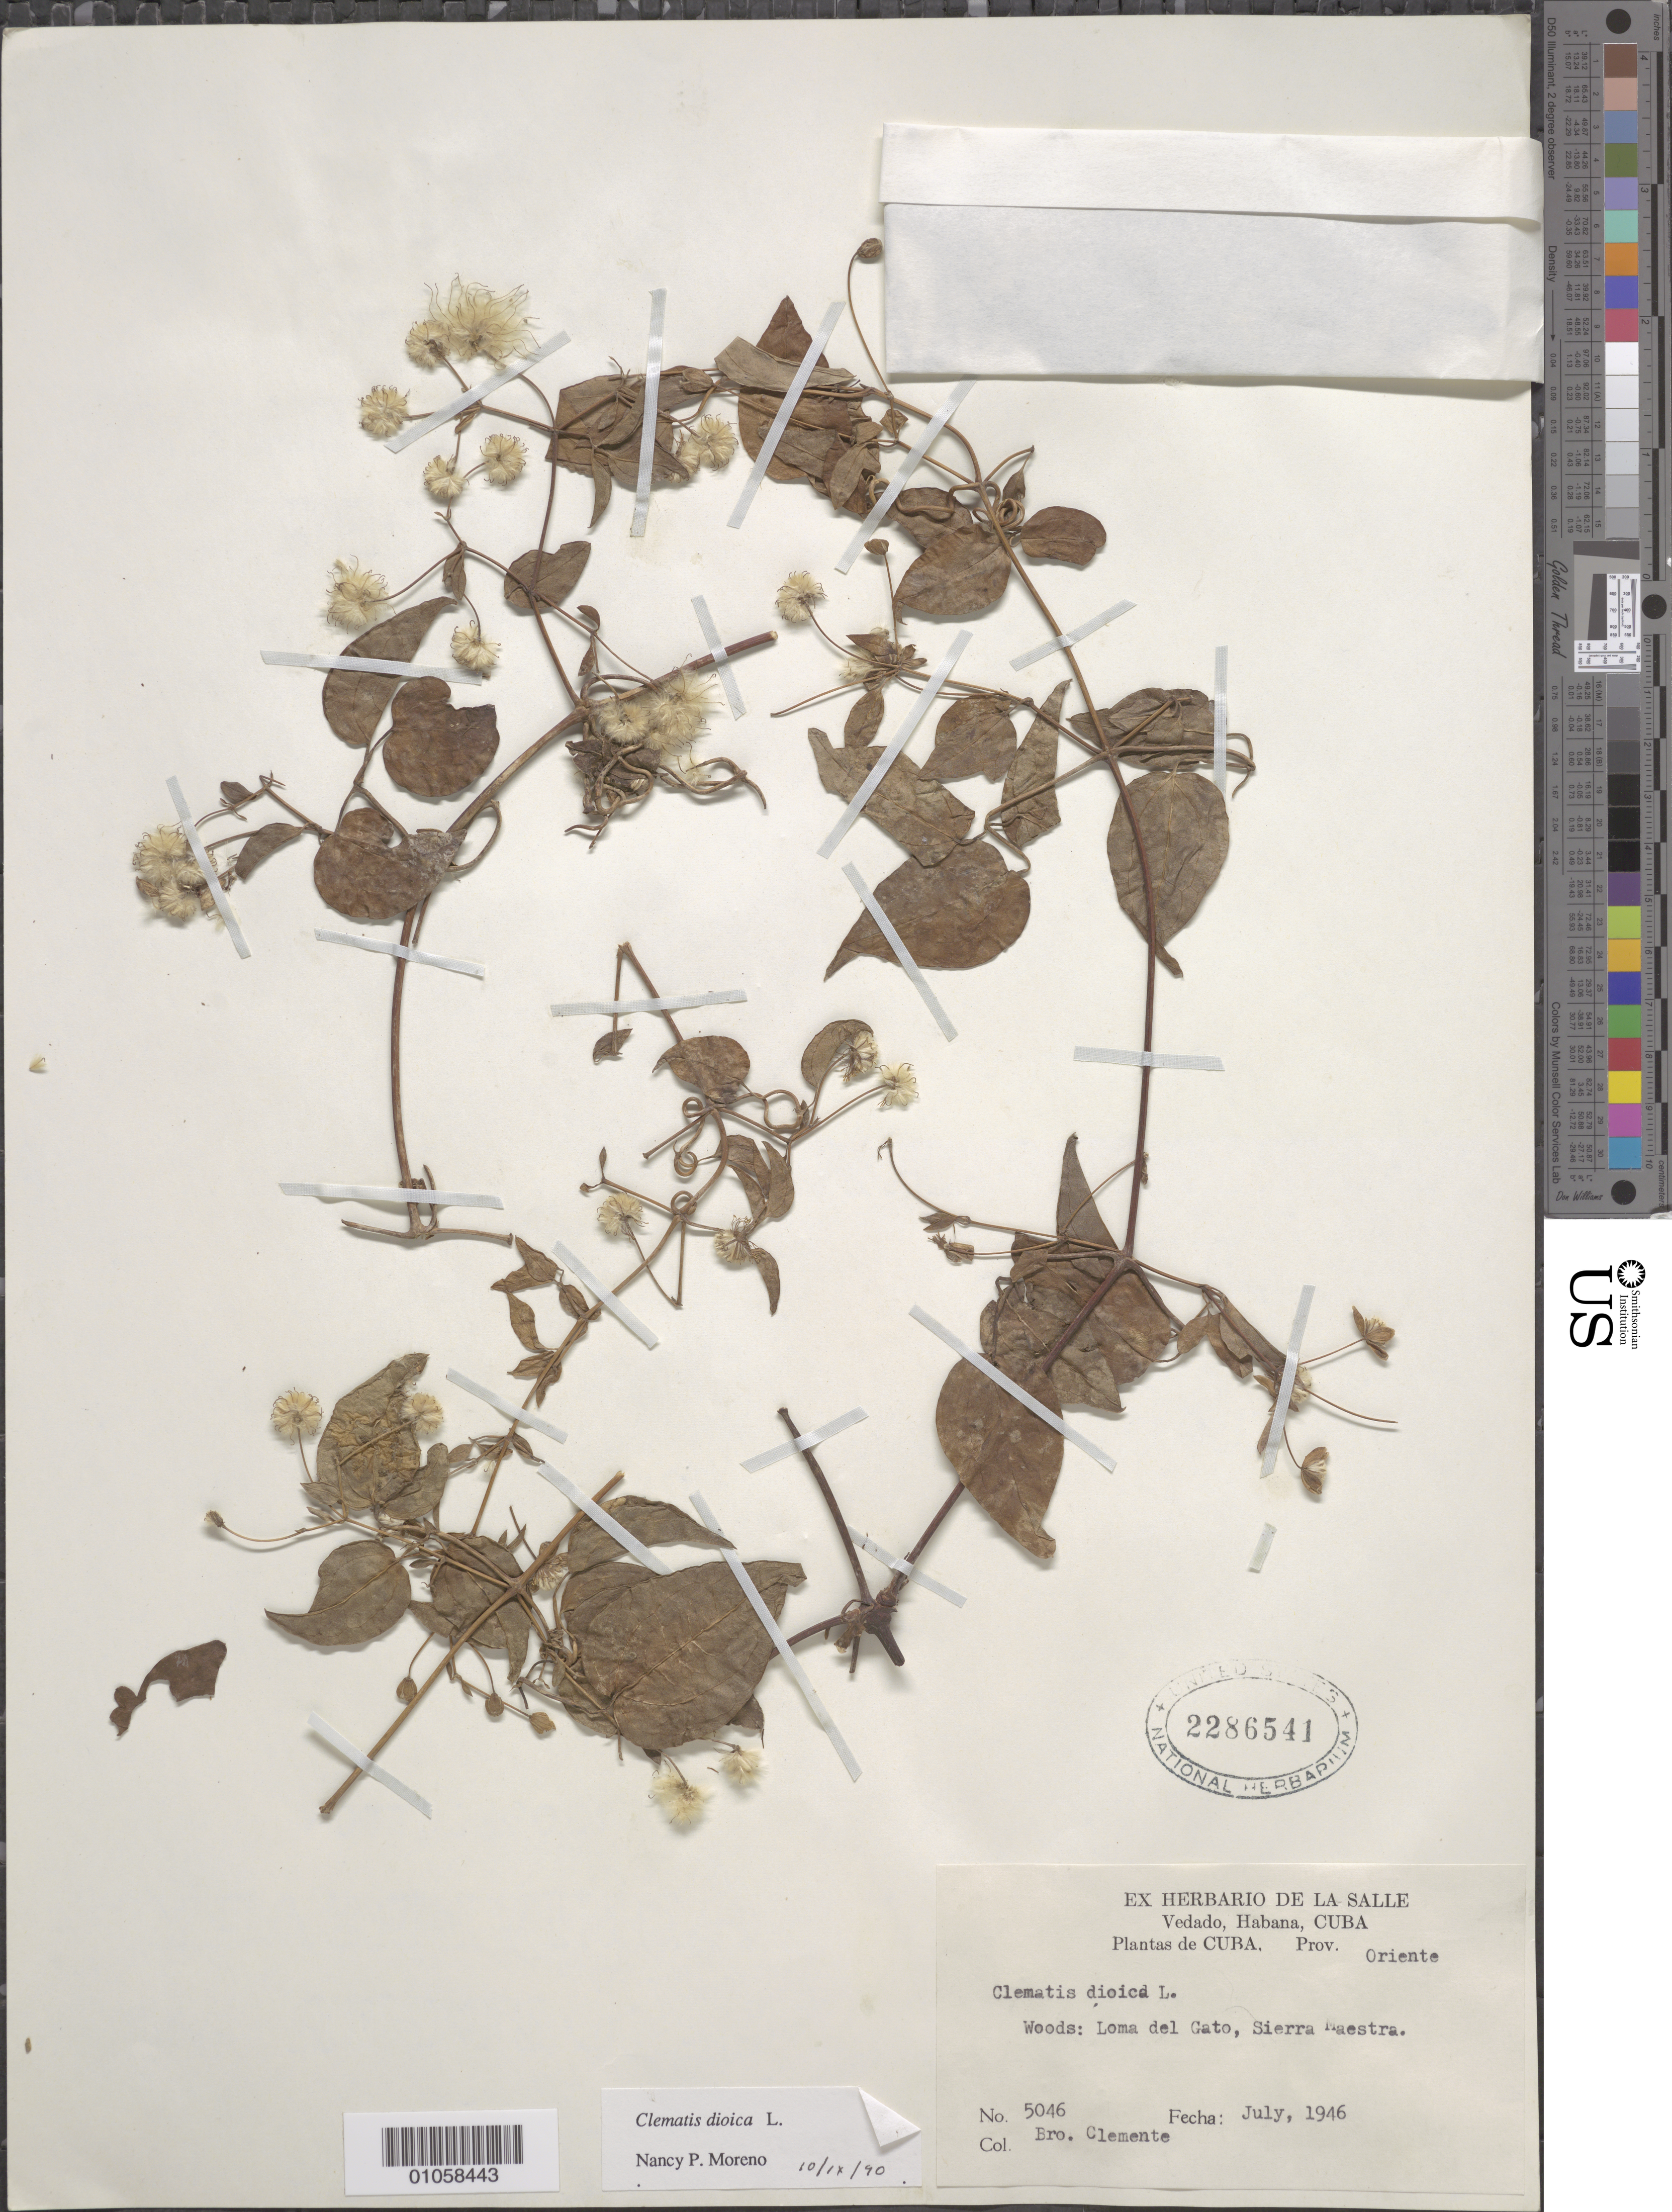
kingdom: Plantae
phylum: Tracheophyta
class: Magnoliopsida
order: Ranunculales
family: Ranunculaceae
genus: Clematis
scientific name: Clematis dioica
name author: L.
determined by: Moreno, N. P.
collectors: Bro. Clemente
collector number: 5046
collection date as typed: Jul 1946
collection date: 1946-07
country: Cuba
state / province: Oriente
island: Cuba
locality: Sierra Maestra, Loma del Cato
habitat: Woods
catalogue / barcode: US 2286541